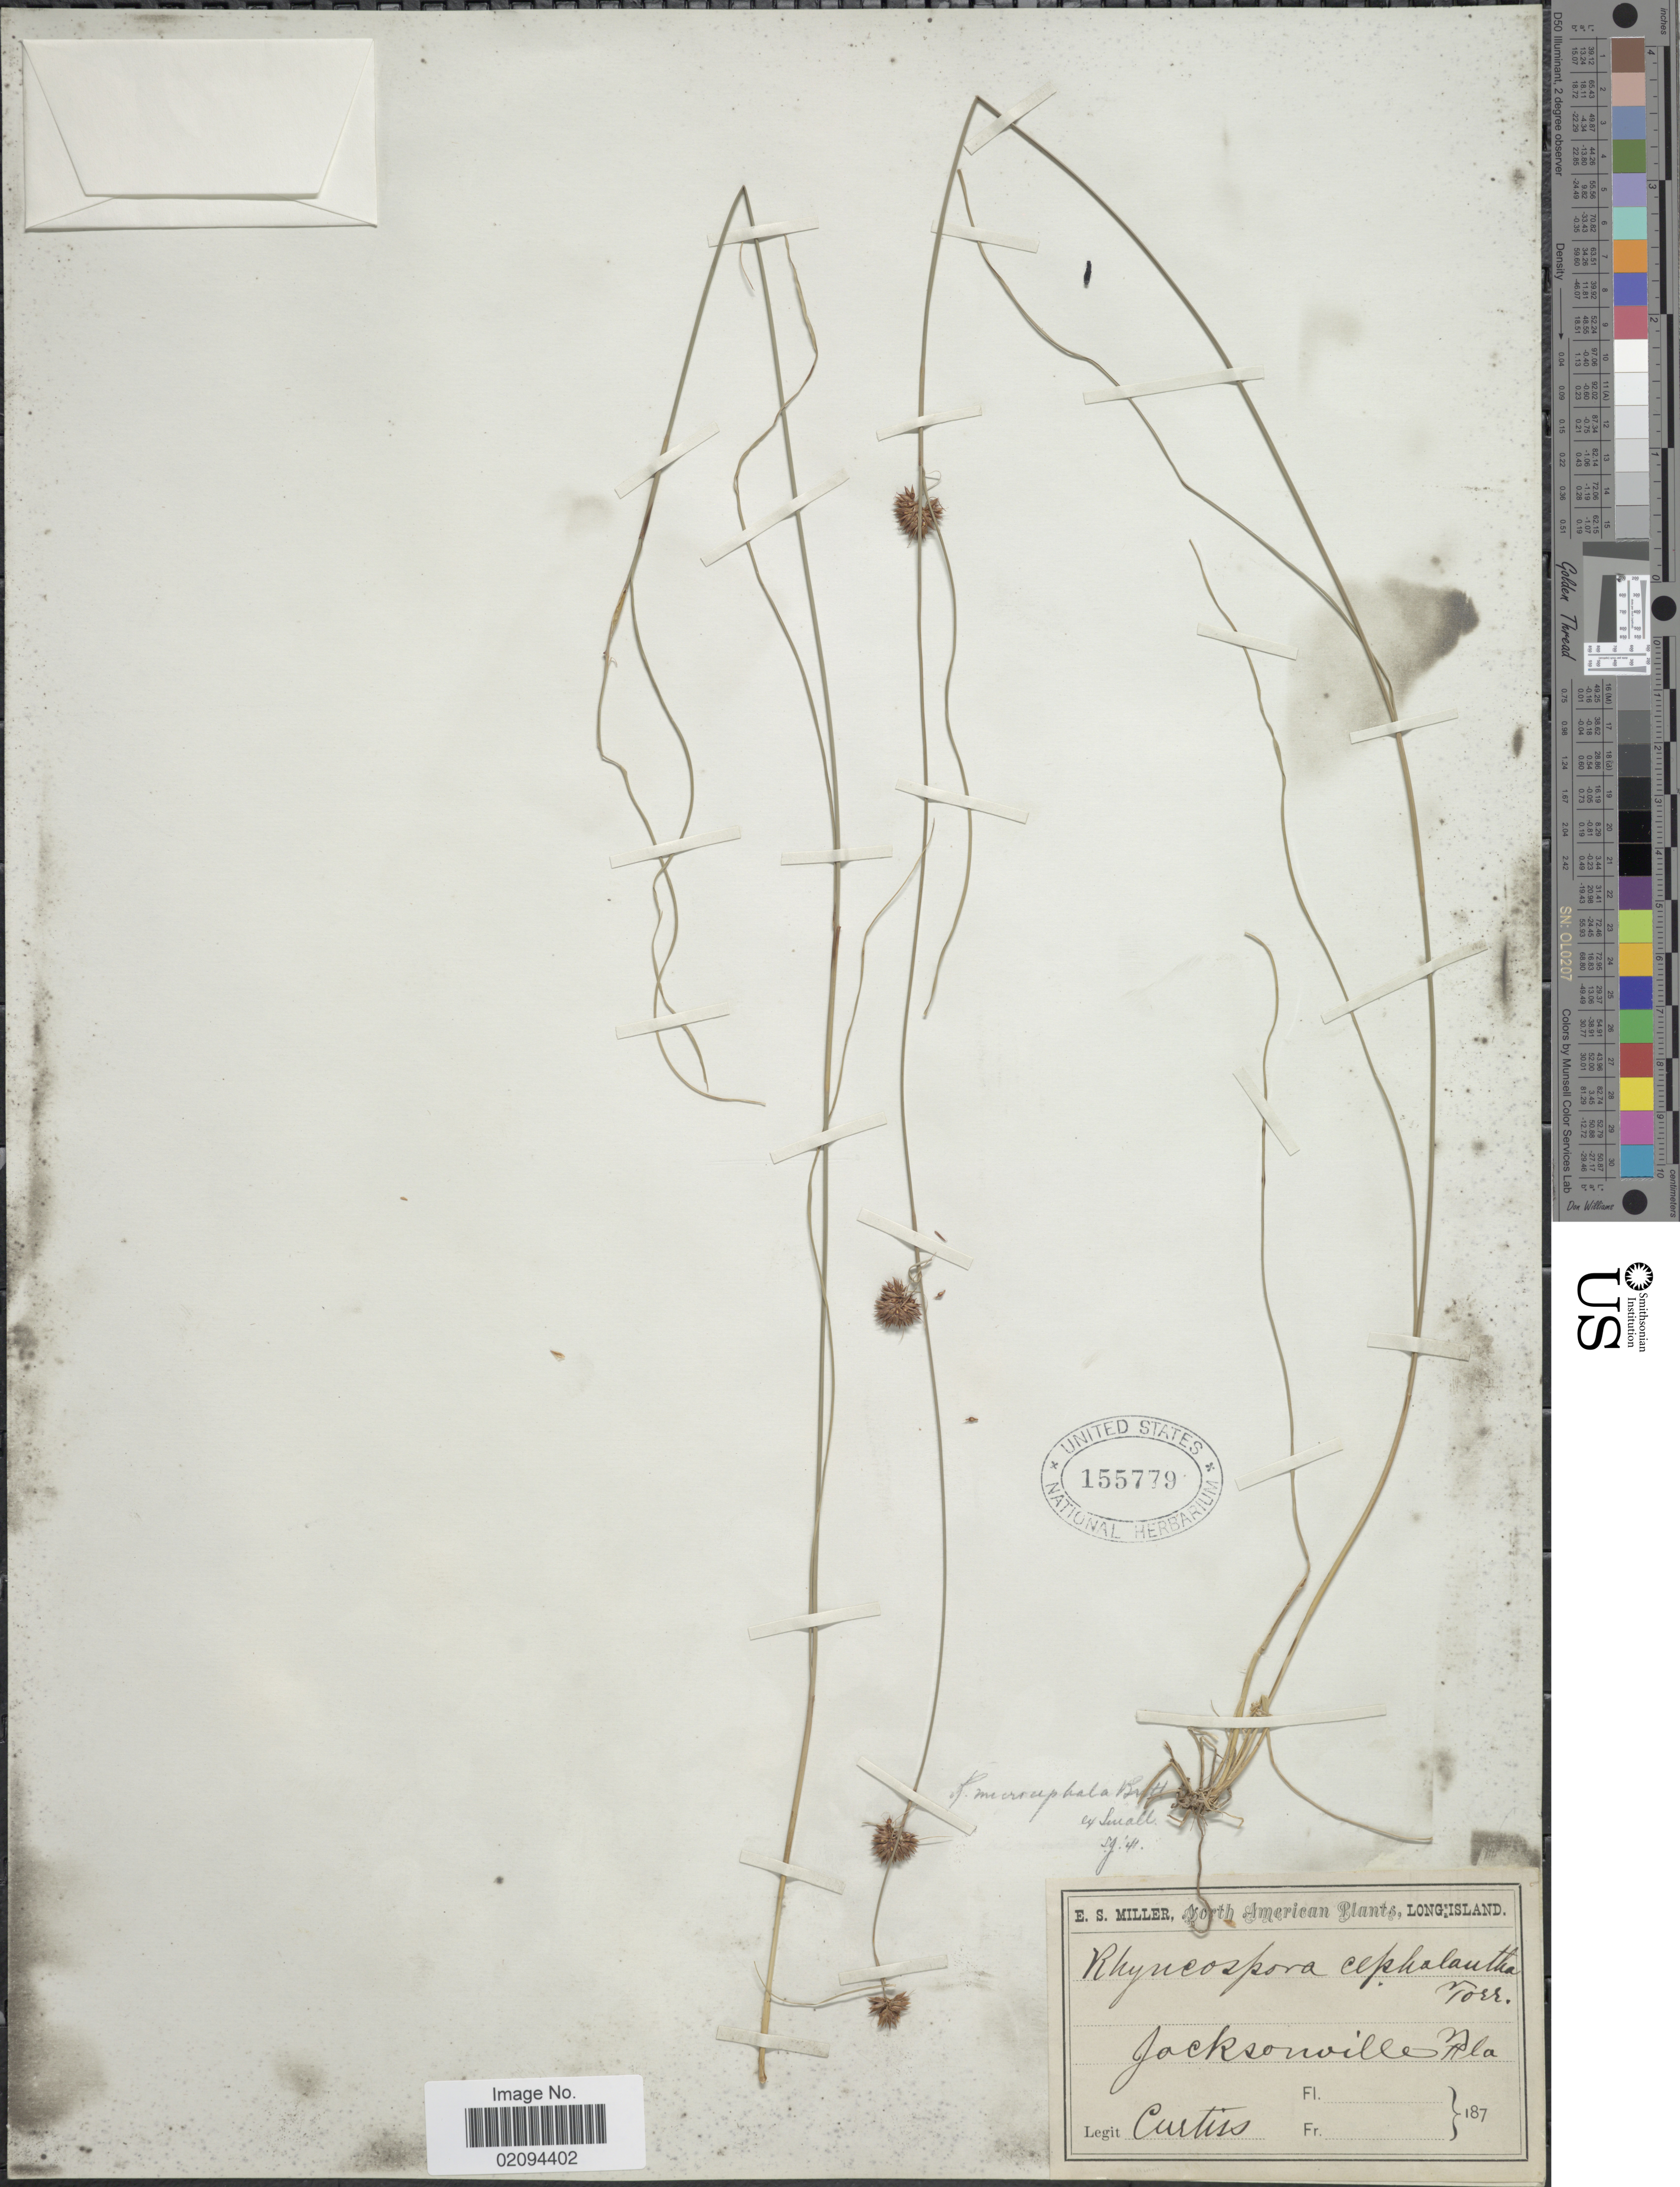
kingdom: Plantae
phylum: Tracheophyta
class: Liliopsida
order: Poales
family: Cyperaceae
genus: Rhynchospora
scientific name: Rhynchospora microcephala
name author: (Britton) Britton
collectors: -. Curtiss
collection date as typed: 187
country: United States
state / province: Florida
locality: Jacksonville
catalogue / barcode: US 155779